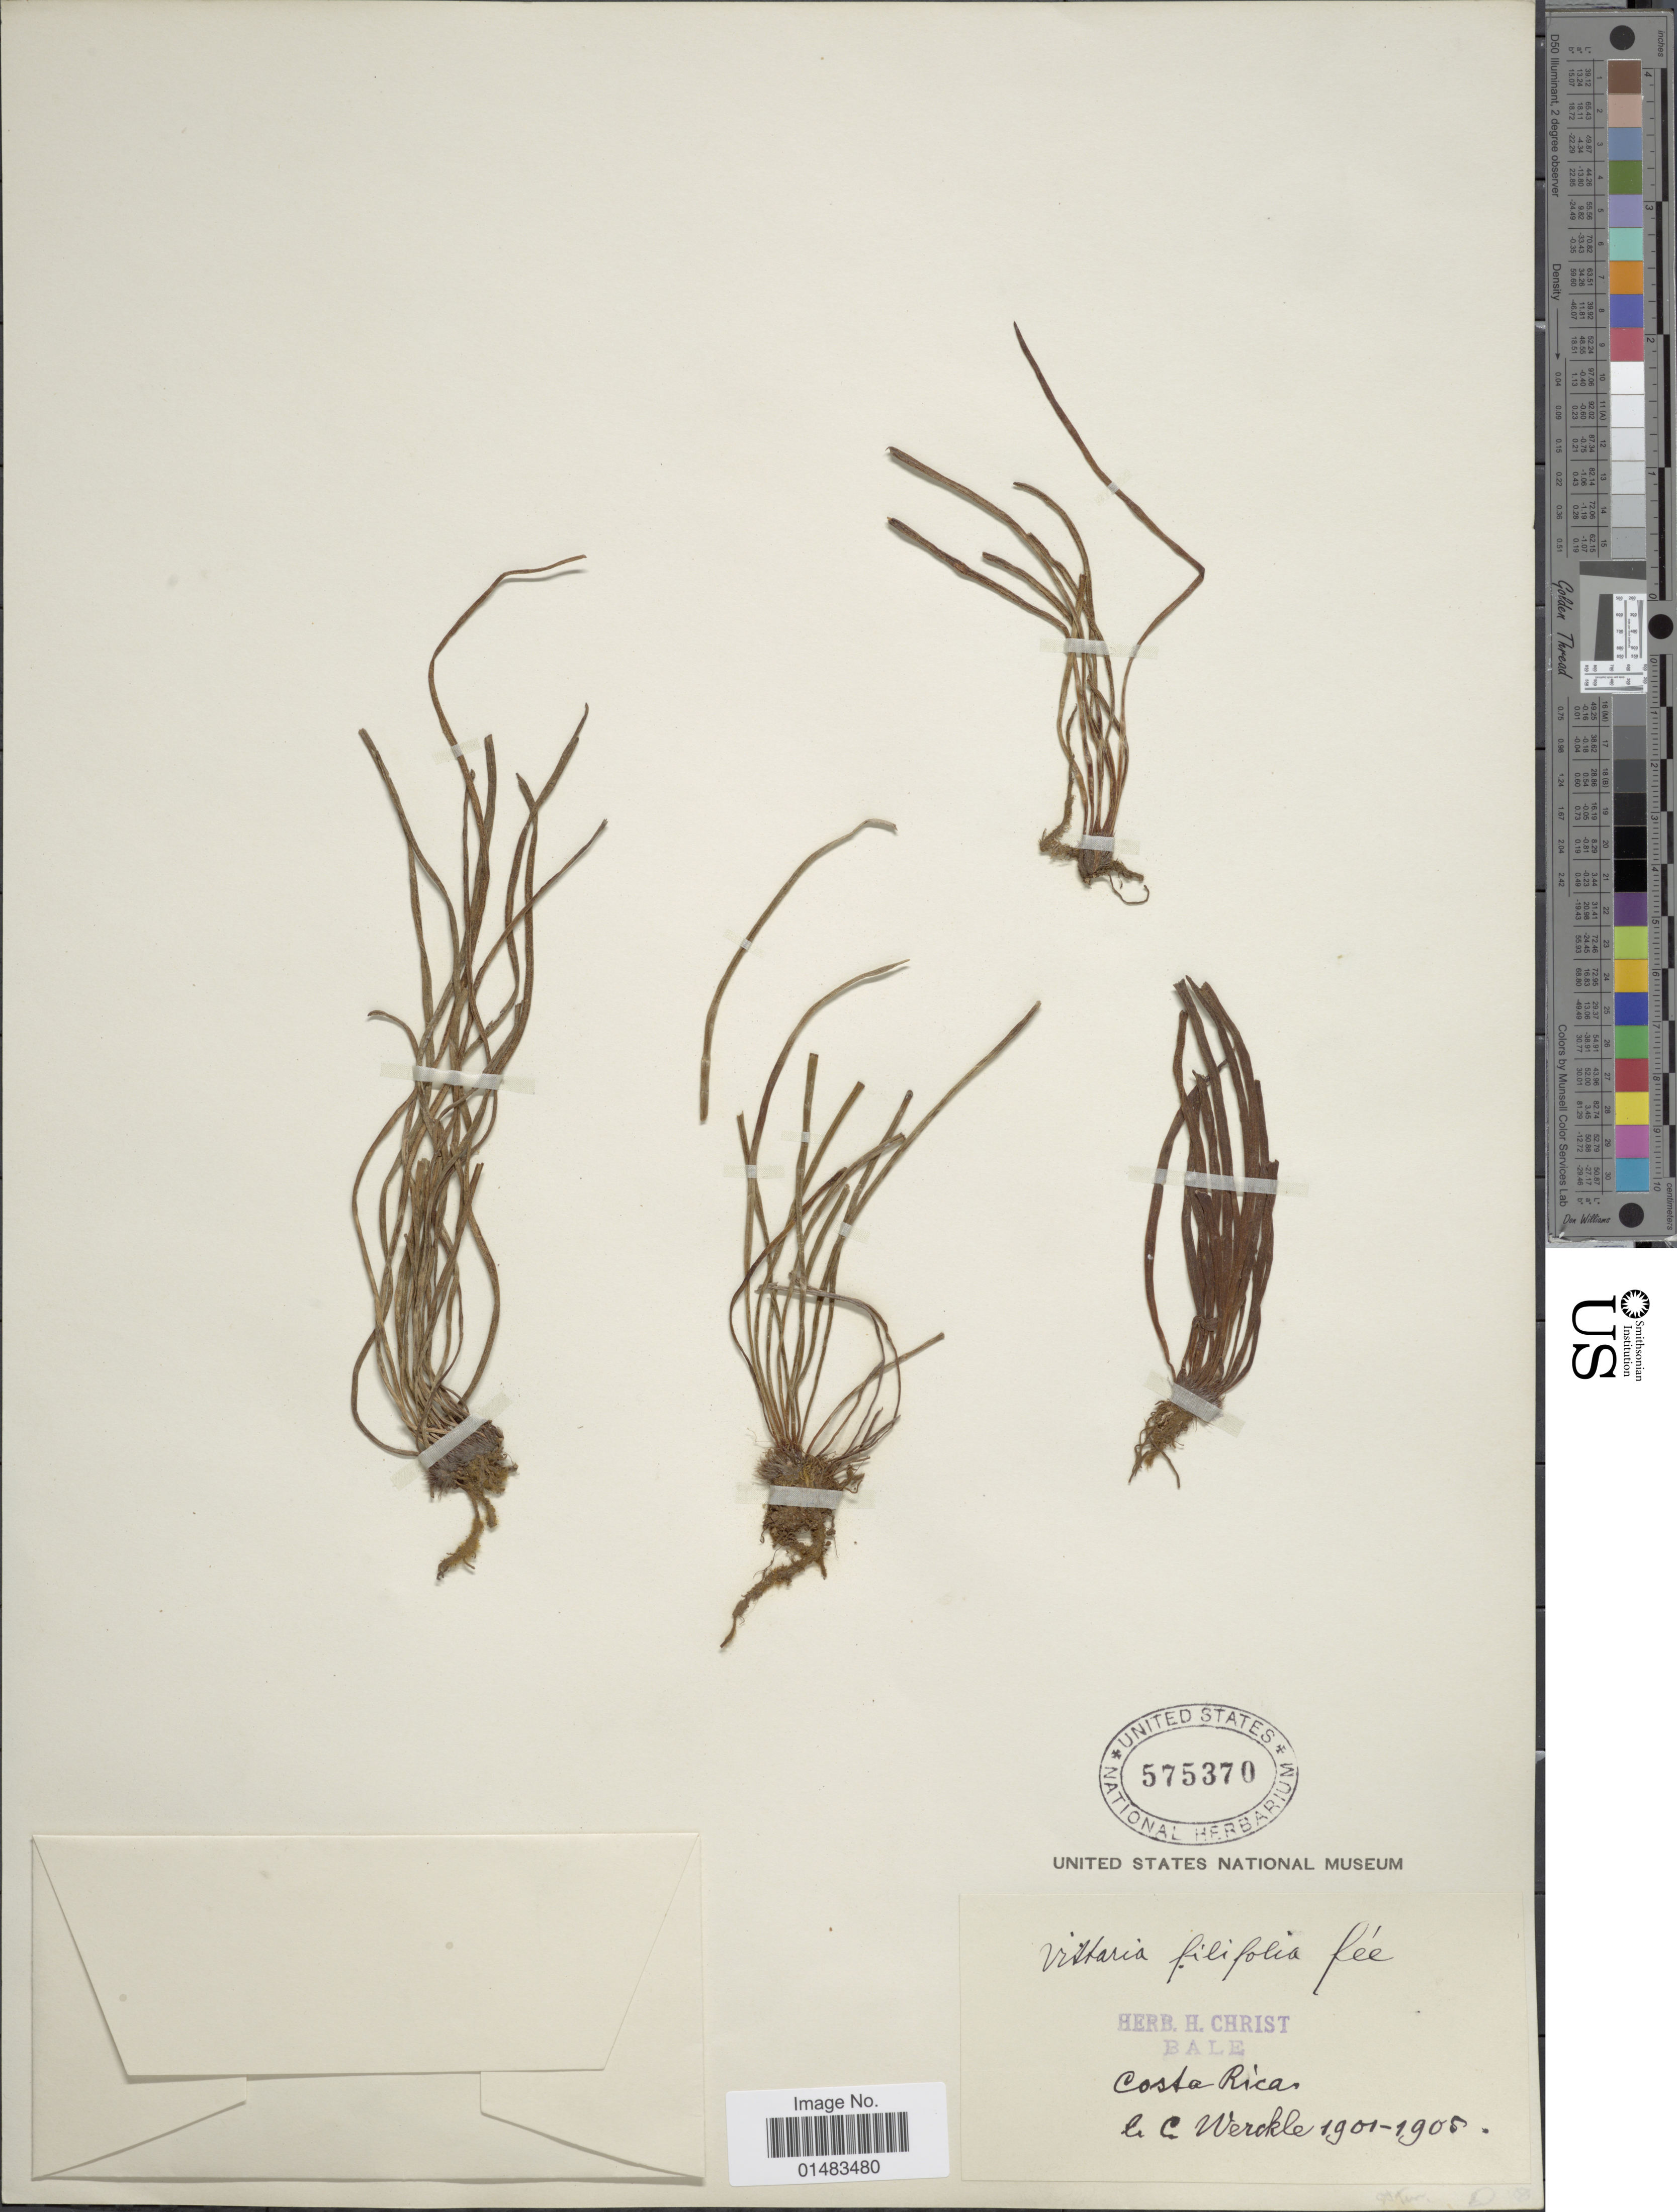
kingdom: Plantae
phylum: Tracheophyta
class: Polypodiopsida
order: Polypodiales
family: Pteridaceae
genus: Vittaria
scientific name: Vittaria graminifolia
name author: Kaulf.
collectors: C. C Wercklé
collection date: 1901/1905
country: Costa Rica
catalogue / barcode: US 575370